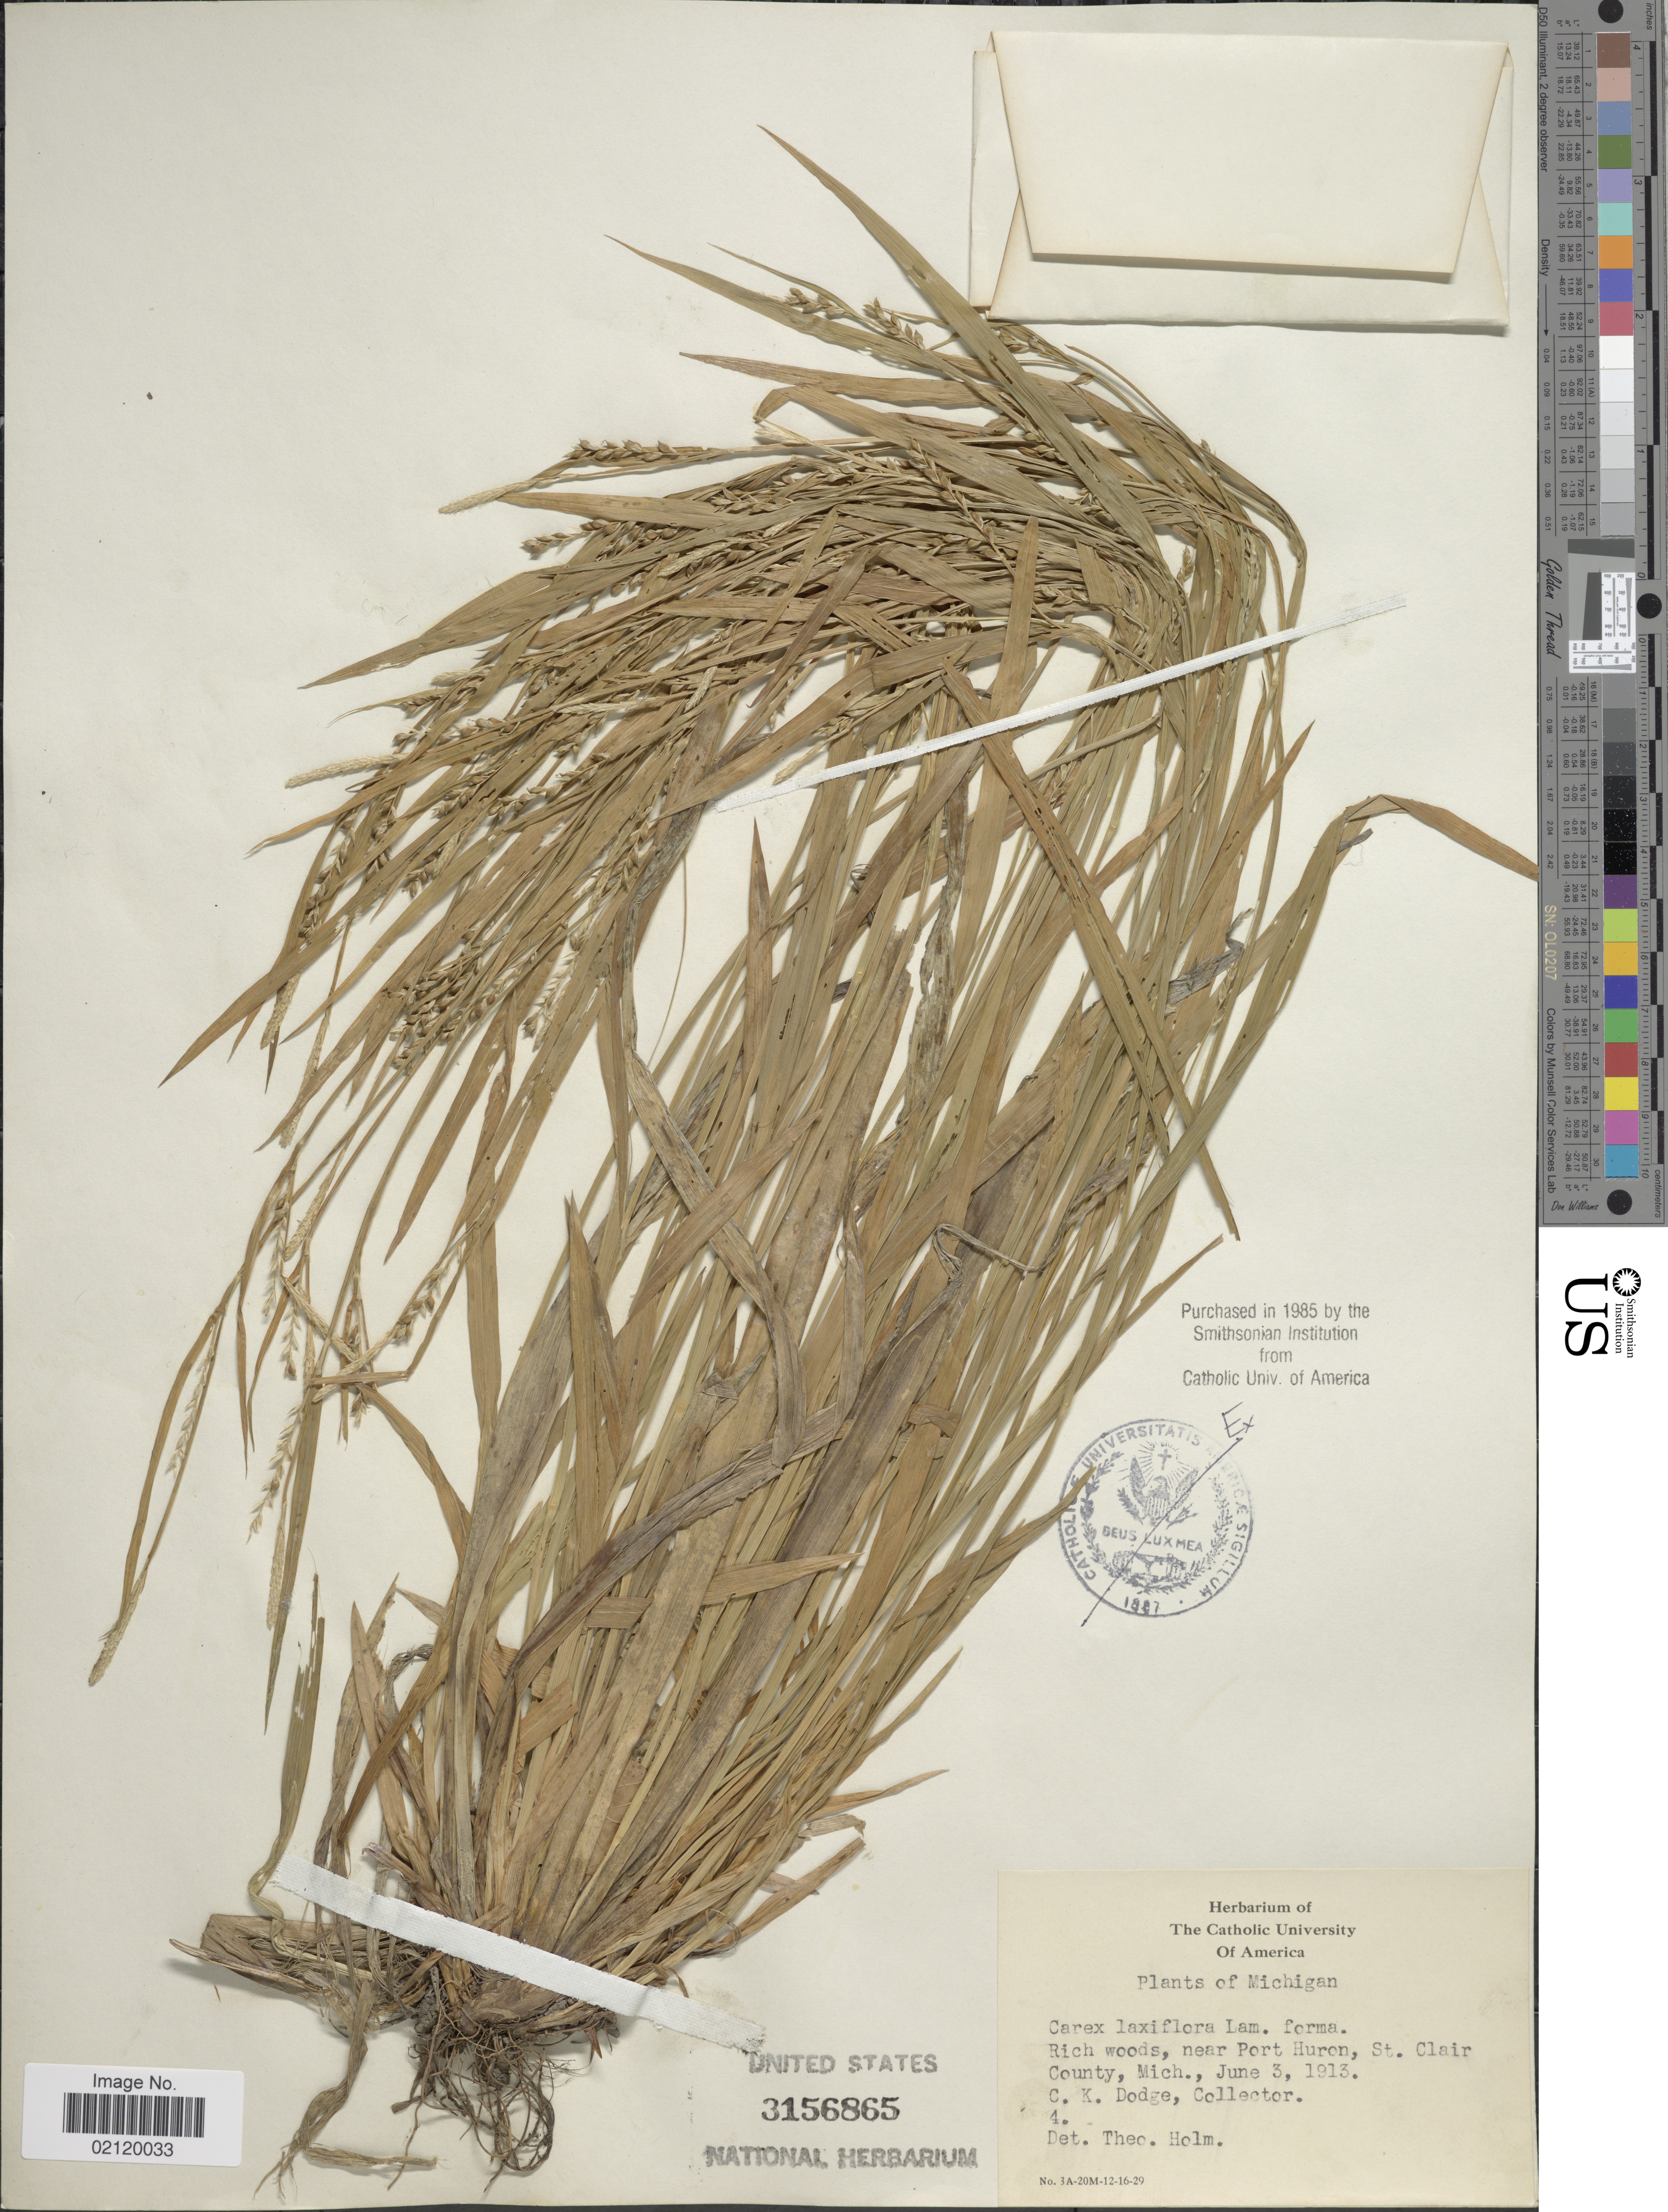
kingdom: Plantae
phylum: Tracheophyta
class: Liliopsida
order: Poales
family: Cyperaceae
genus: Carex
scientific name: Carex laxiflora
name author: Lam.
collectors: C. Dodge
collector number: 4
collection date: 1913-06-03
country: United States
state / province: Michigan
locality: Rich woods, near Port Huron, St. Clair County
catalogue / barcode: US 3156865